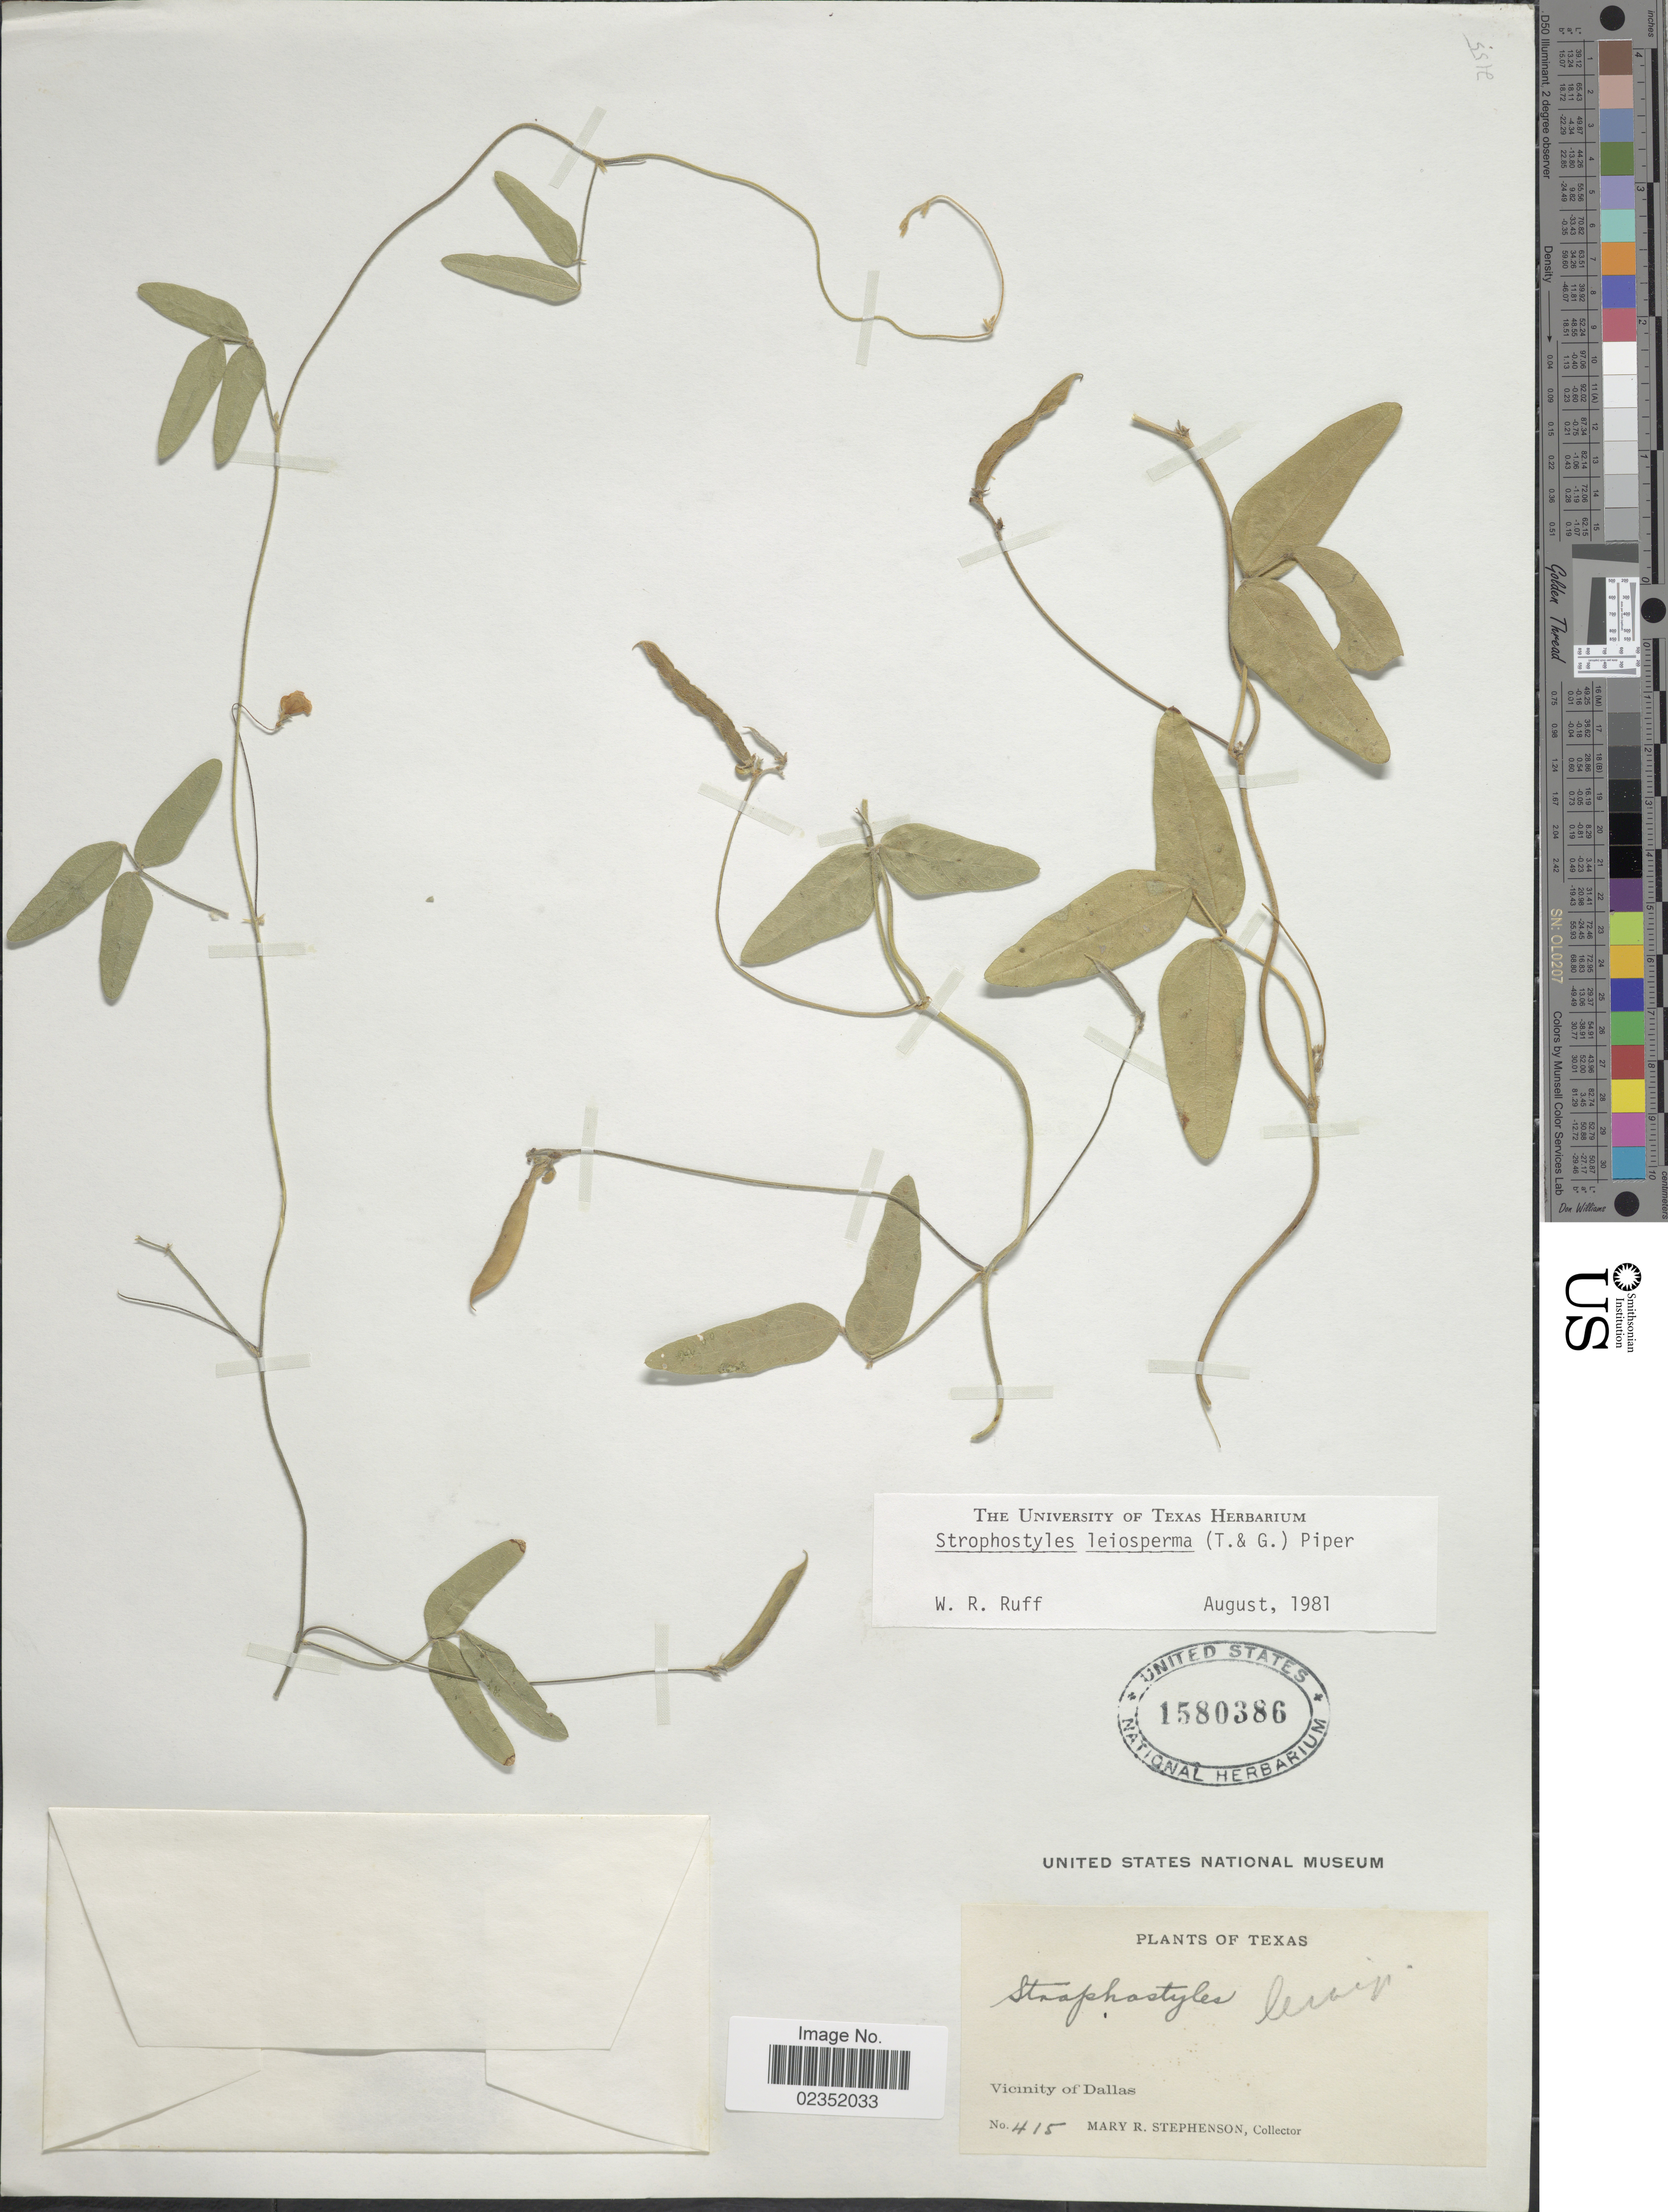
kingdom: Plantae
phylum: Tracheophyta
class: Magnoliopsida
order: Fabales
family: Fabaceae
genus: Strophostyles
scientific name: Strophostyles leiosperma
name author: (Torr. & A. Gray) Piper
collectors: M. Stephenson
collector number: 415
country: United States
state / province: Texas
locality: Vicinity of Dallas.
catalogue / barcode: US 1580386